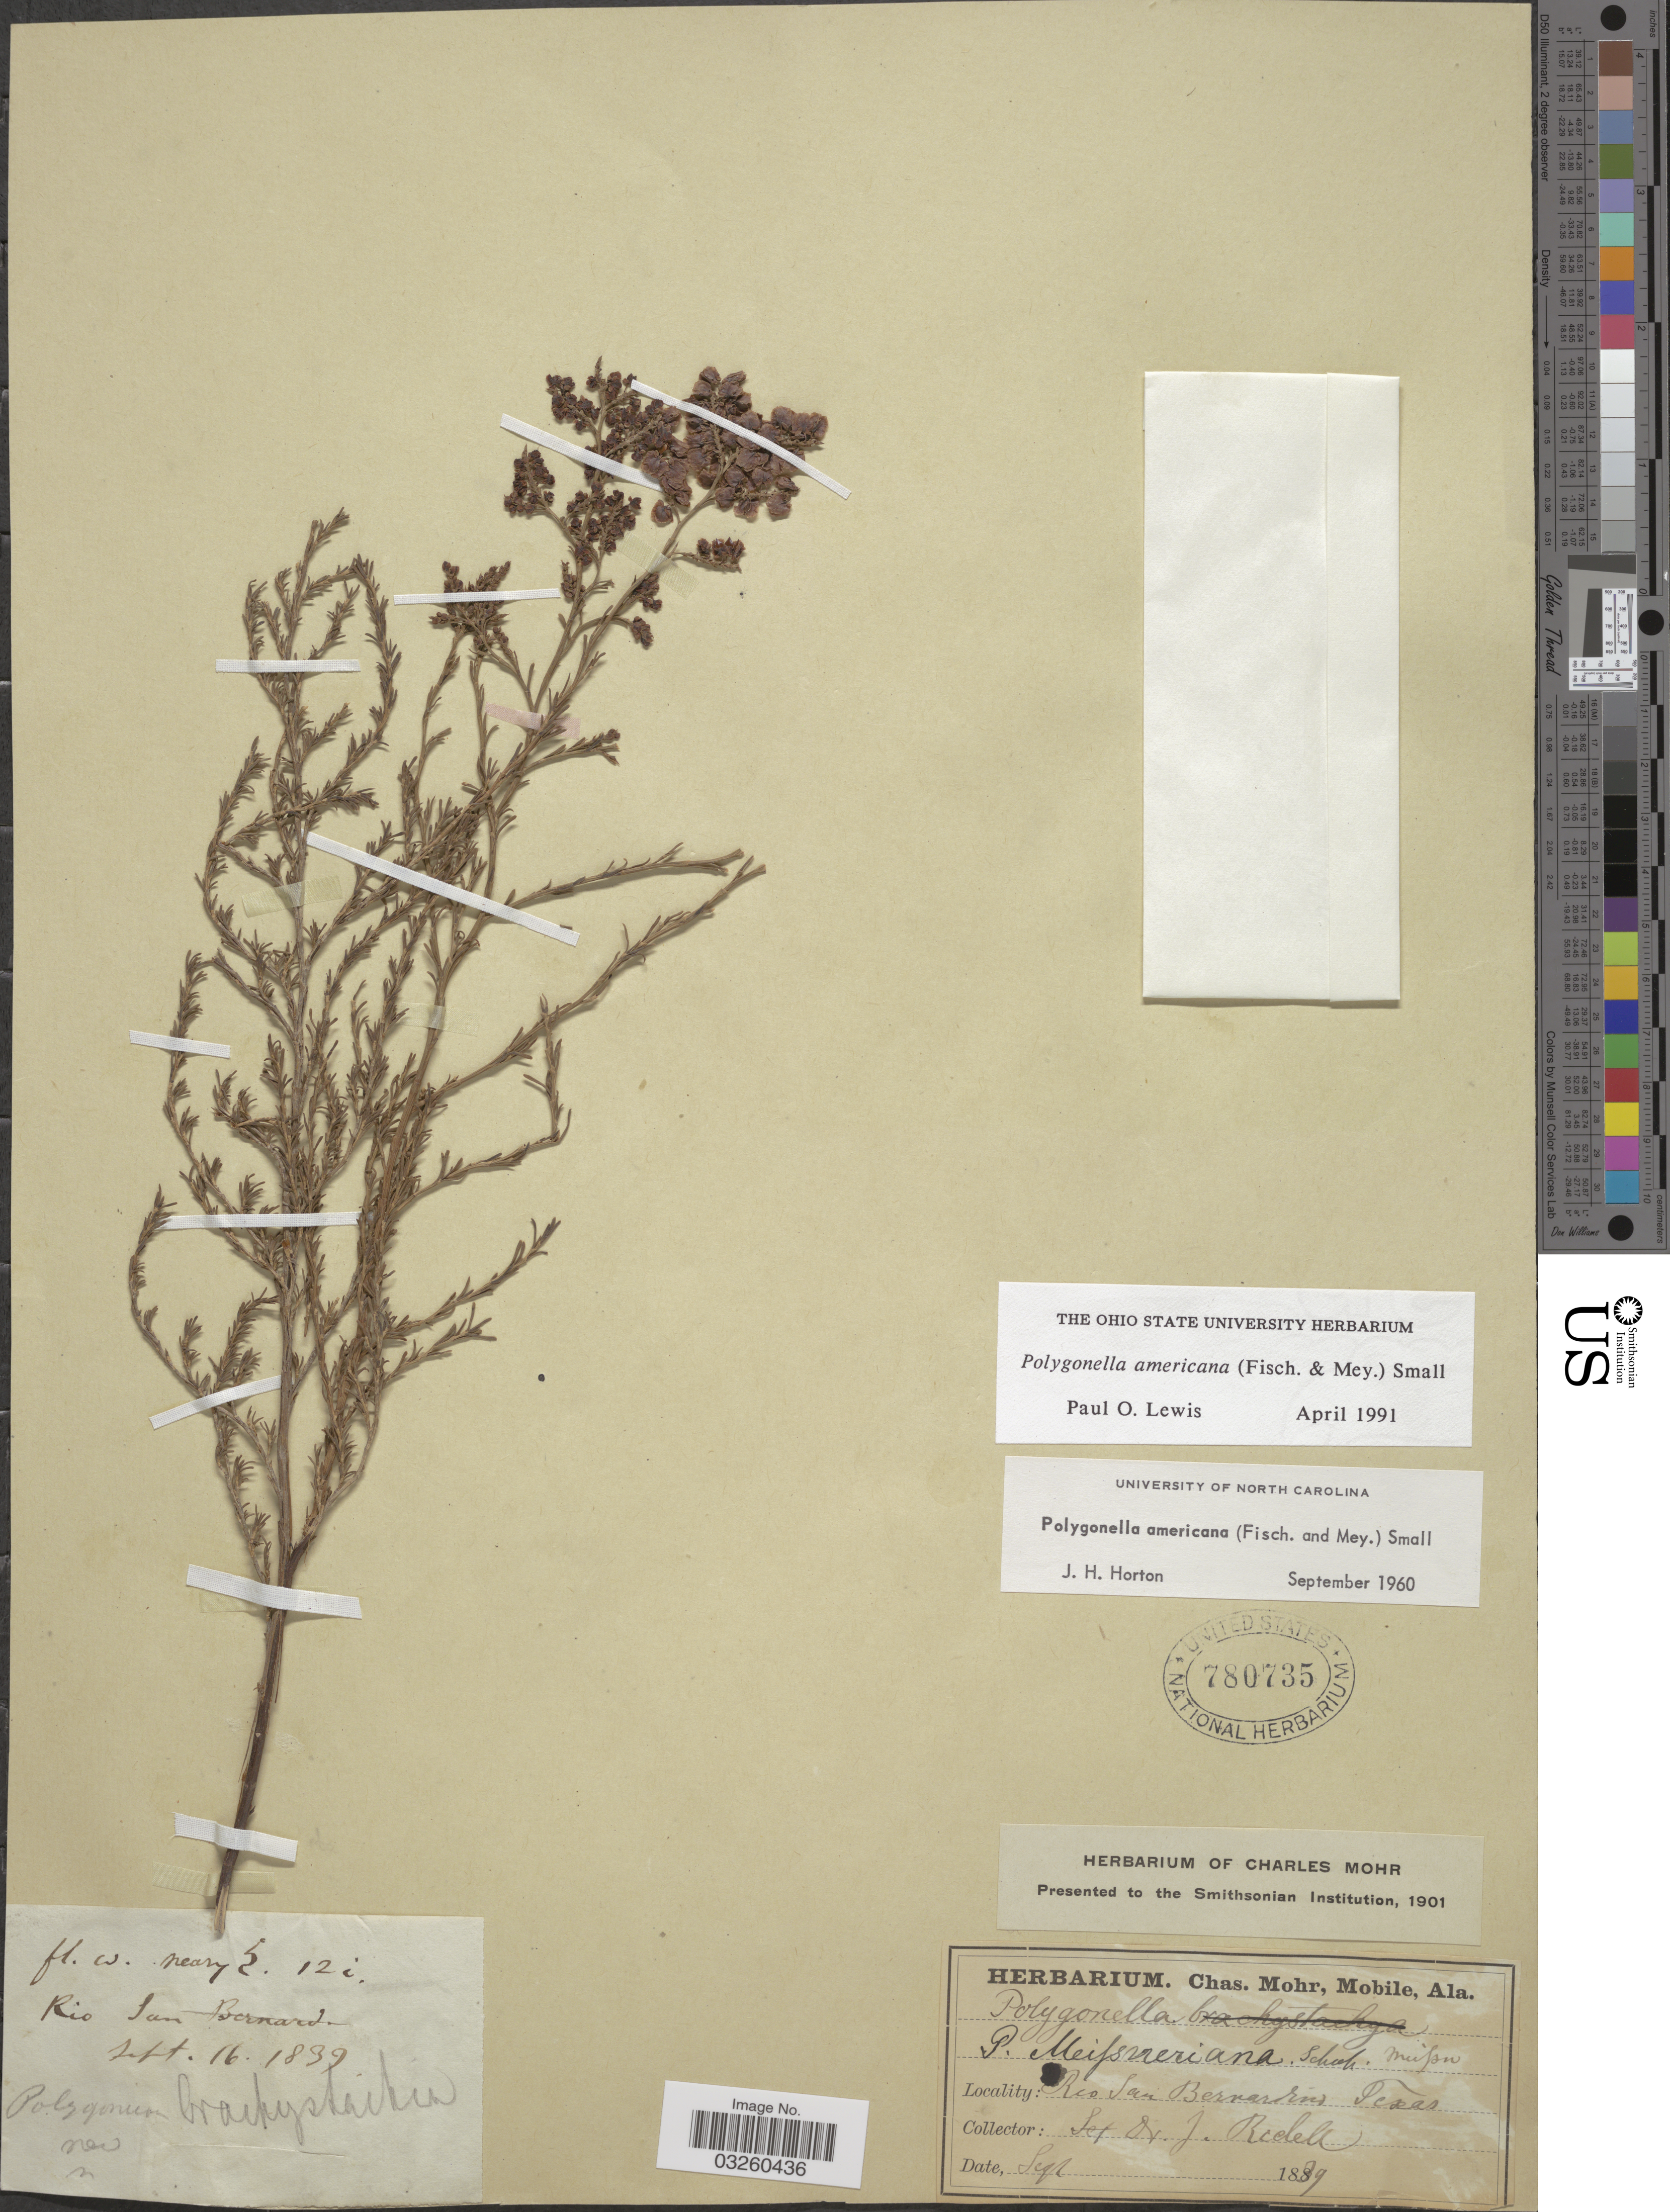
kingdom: Plantae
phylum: Tracheophyta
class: Magnoliopsida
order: Caryophyllales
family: Polygonaceae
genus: Polygonella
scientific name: Polygonella americana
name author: (Fisch. & C.A. Mey.) Small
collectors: J. Ridell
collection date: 1889-09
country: United States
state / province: Texas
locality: Rio San Bernardino.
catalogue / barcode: US 780735